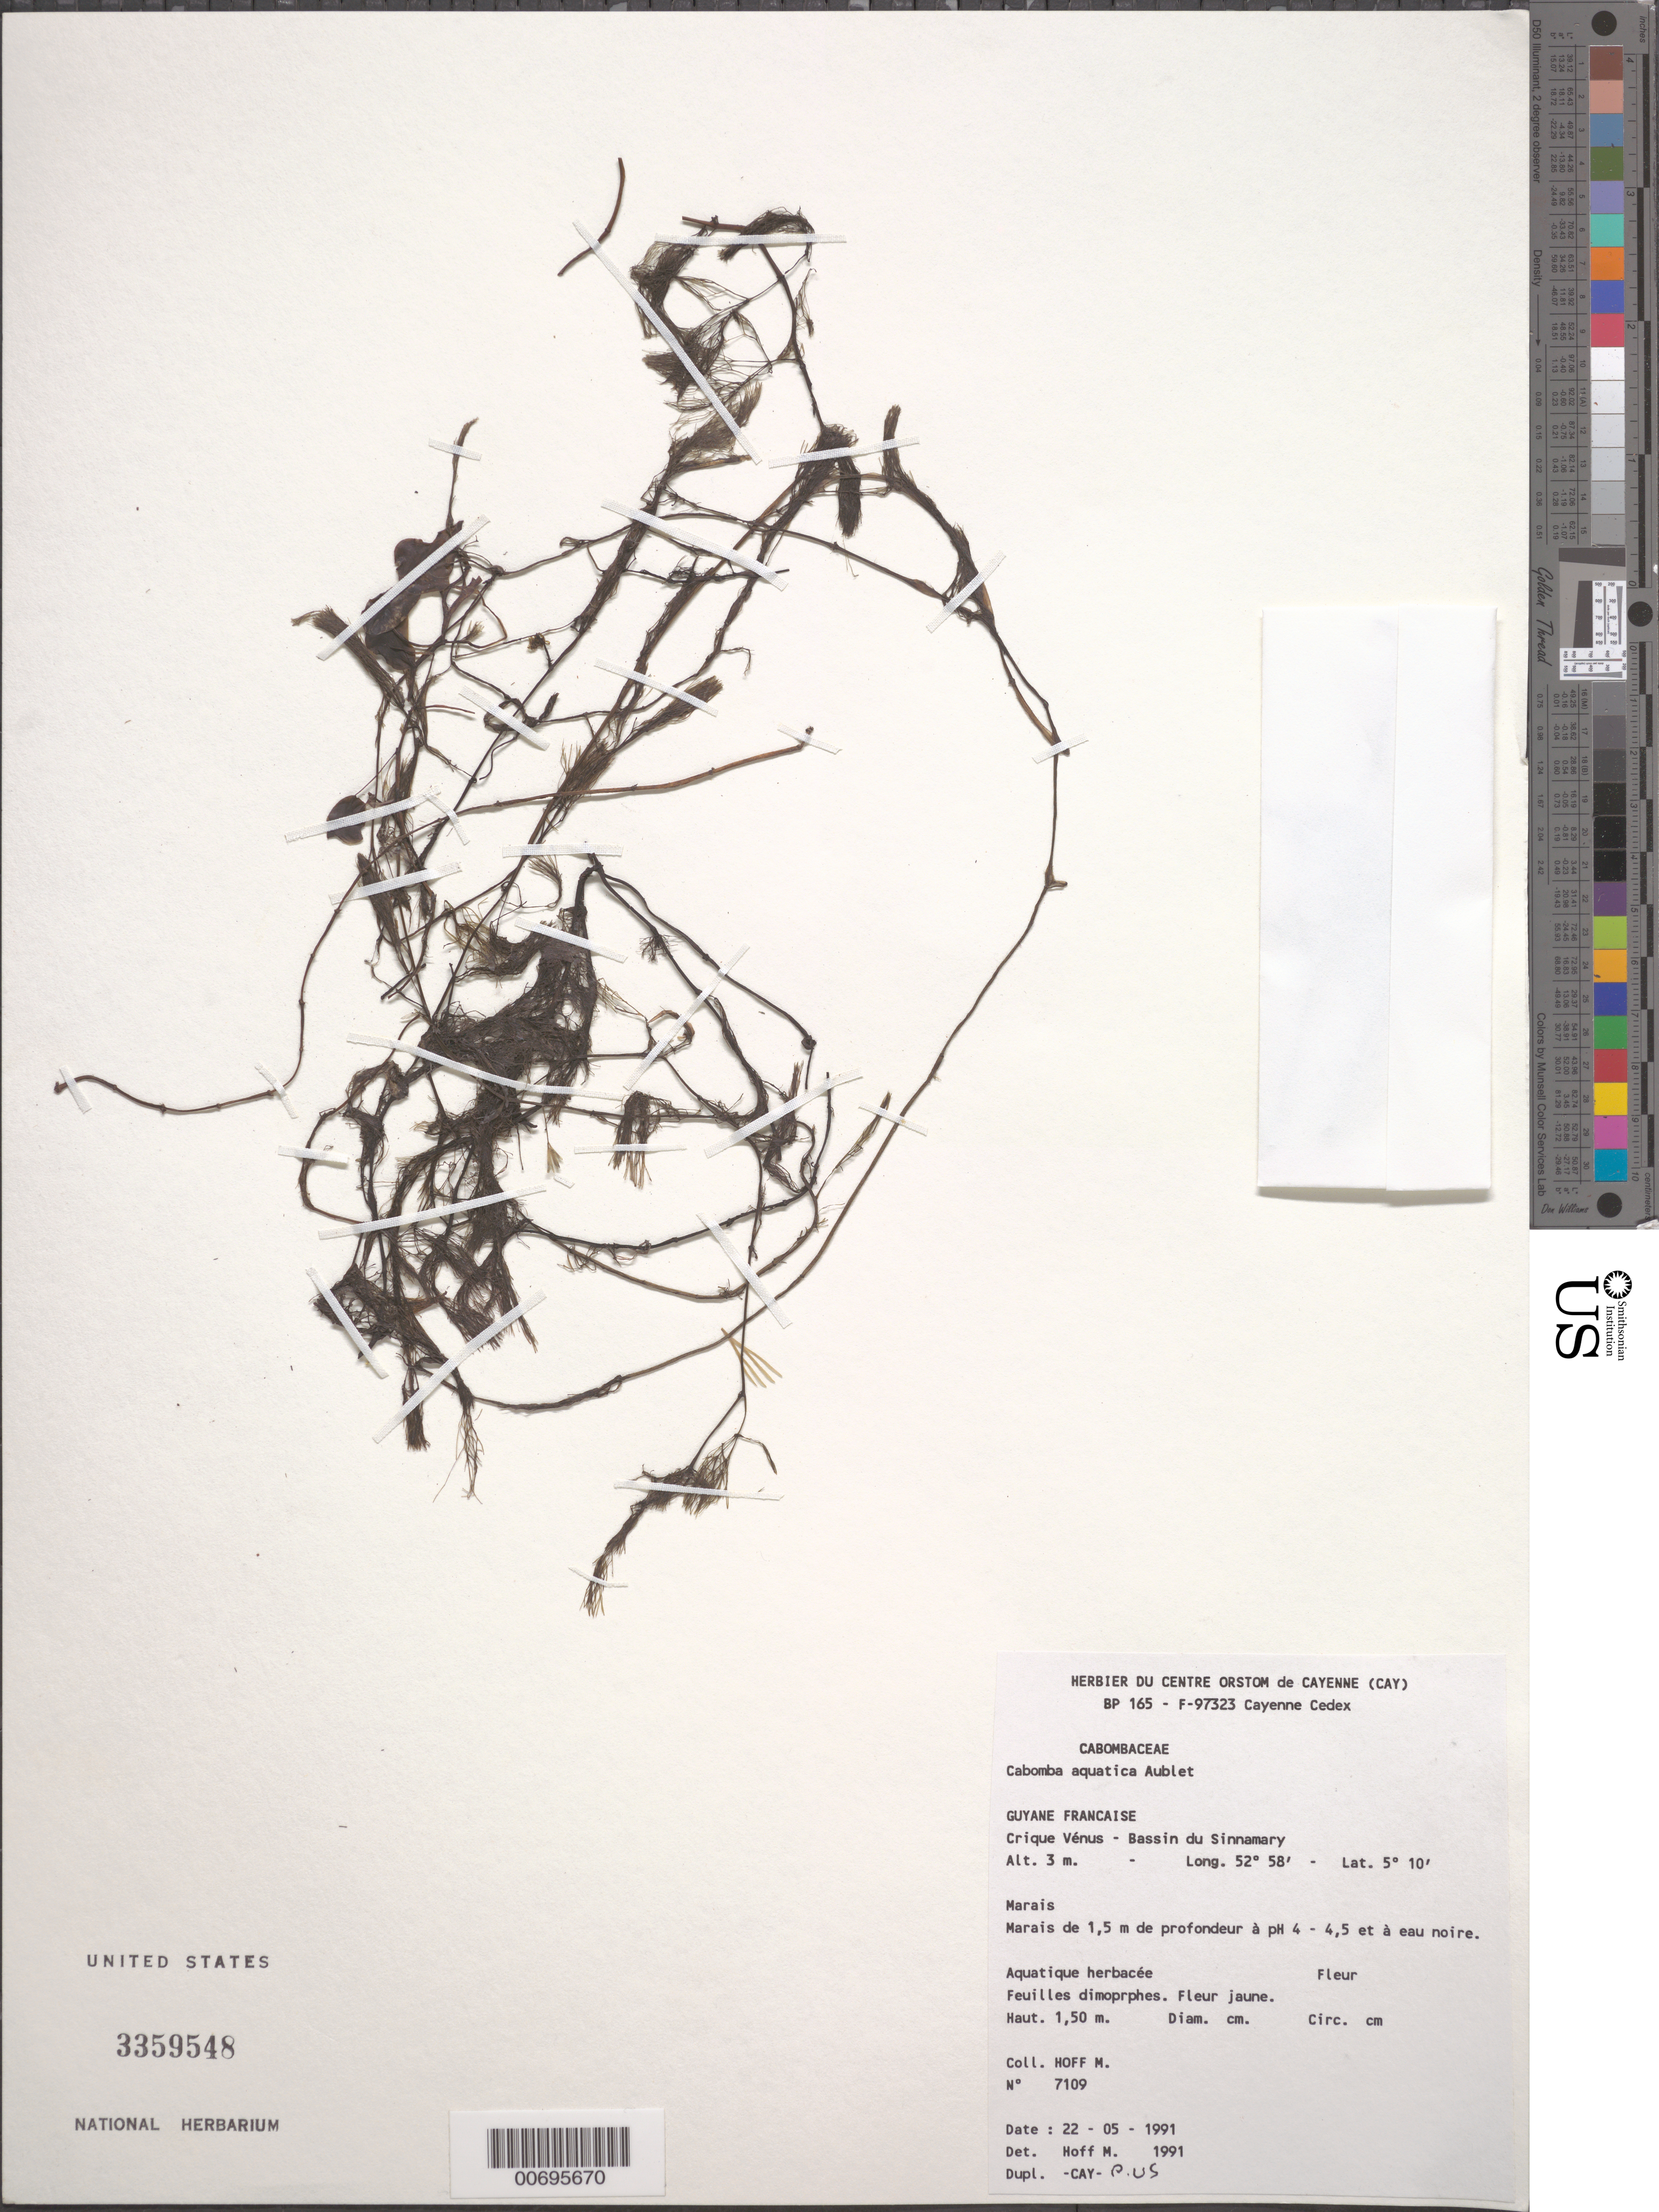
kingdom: Plantae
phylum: Tracheophyta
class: Magnoliopsida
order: Nymphaeales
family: Cabombaceae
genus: Cabomba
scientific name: Cabomba aquatica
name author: Aubl.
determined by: Hoff, M.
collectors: M. Hoff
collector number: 7109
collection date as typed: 22-May-91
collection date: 1991-05-22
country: French Guiana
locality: Crique Vénus, Bassin du Sinnamary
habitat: Marsh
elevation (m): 3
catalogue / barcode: US 3359548